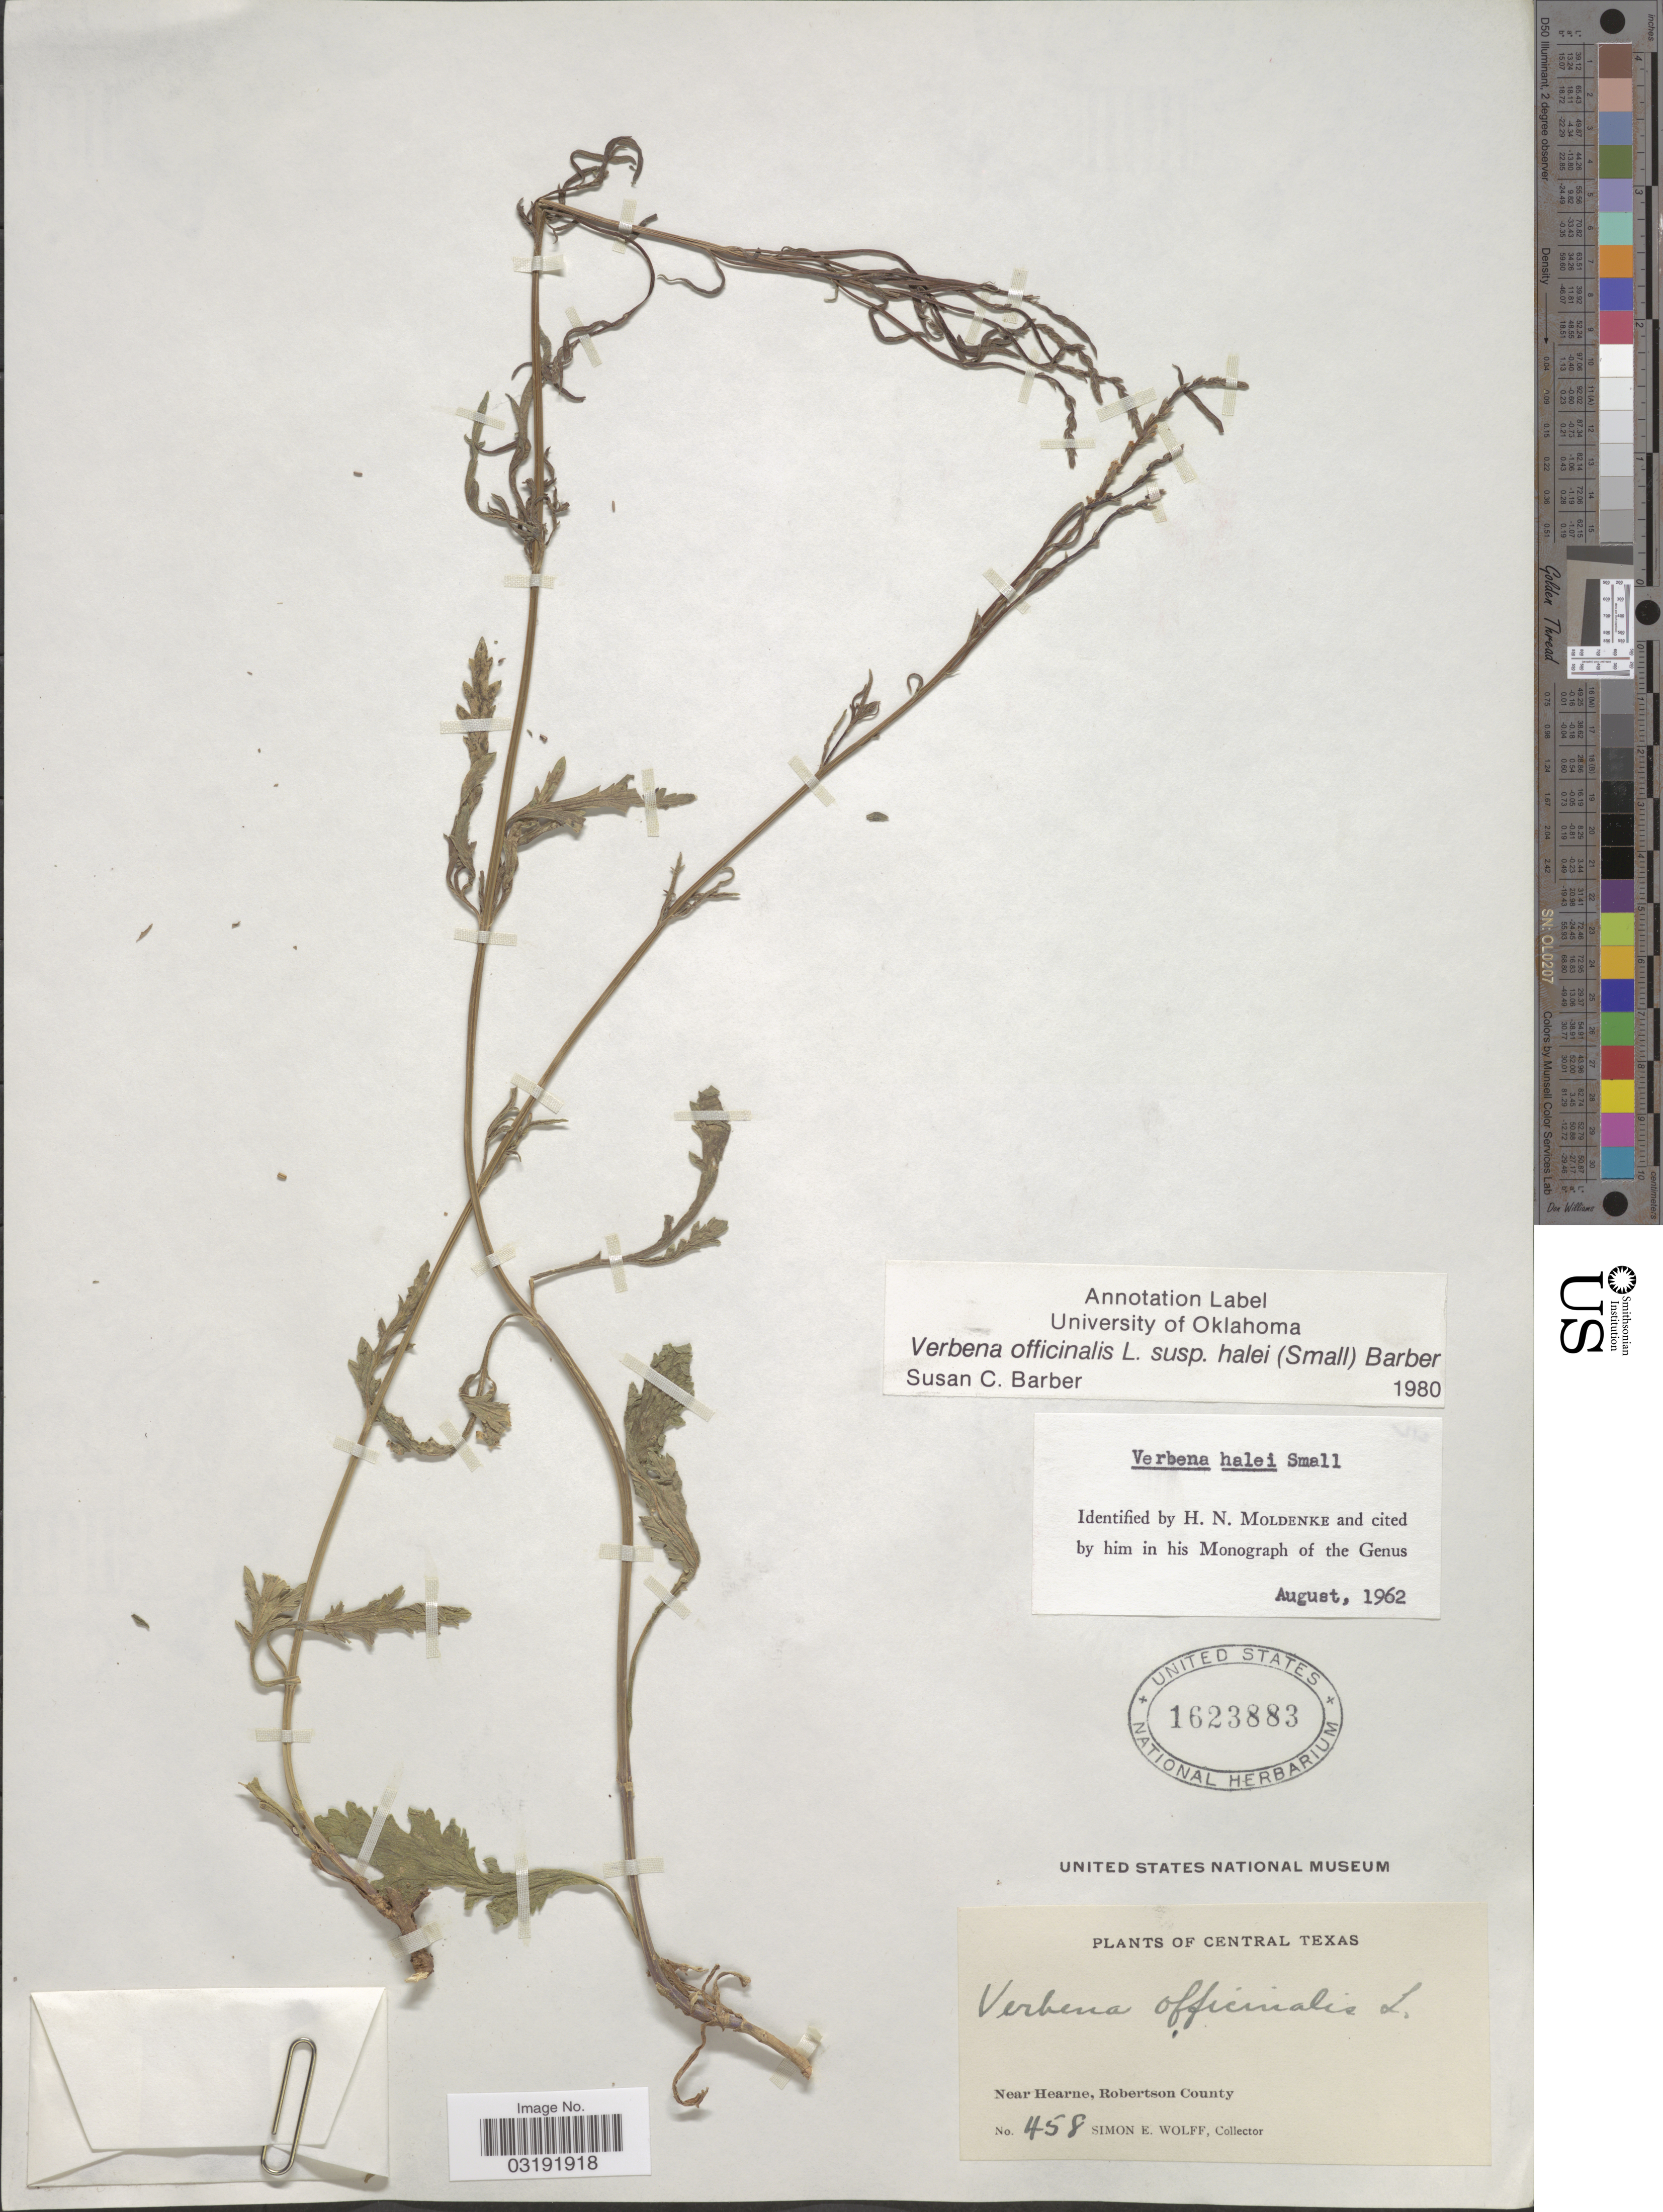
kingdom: Plantae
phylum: Tracheophyta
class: Magnoliopsida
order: Lamiales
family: Verbenaceae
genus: Verbena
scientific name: Verbena officinalis subsp. halei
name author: L.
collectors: S. E. Wolff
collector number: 458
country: United States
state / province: Texas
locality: Near Hearne, Robertson County.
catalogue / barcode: US 1623883